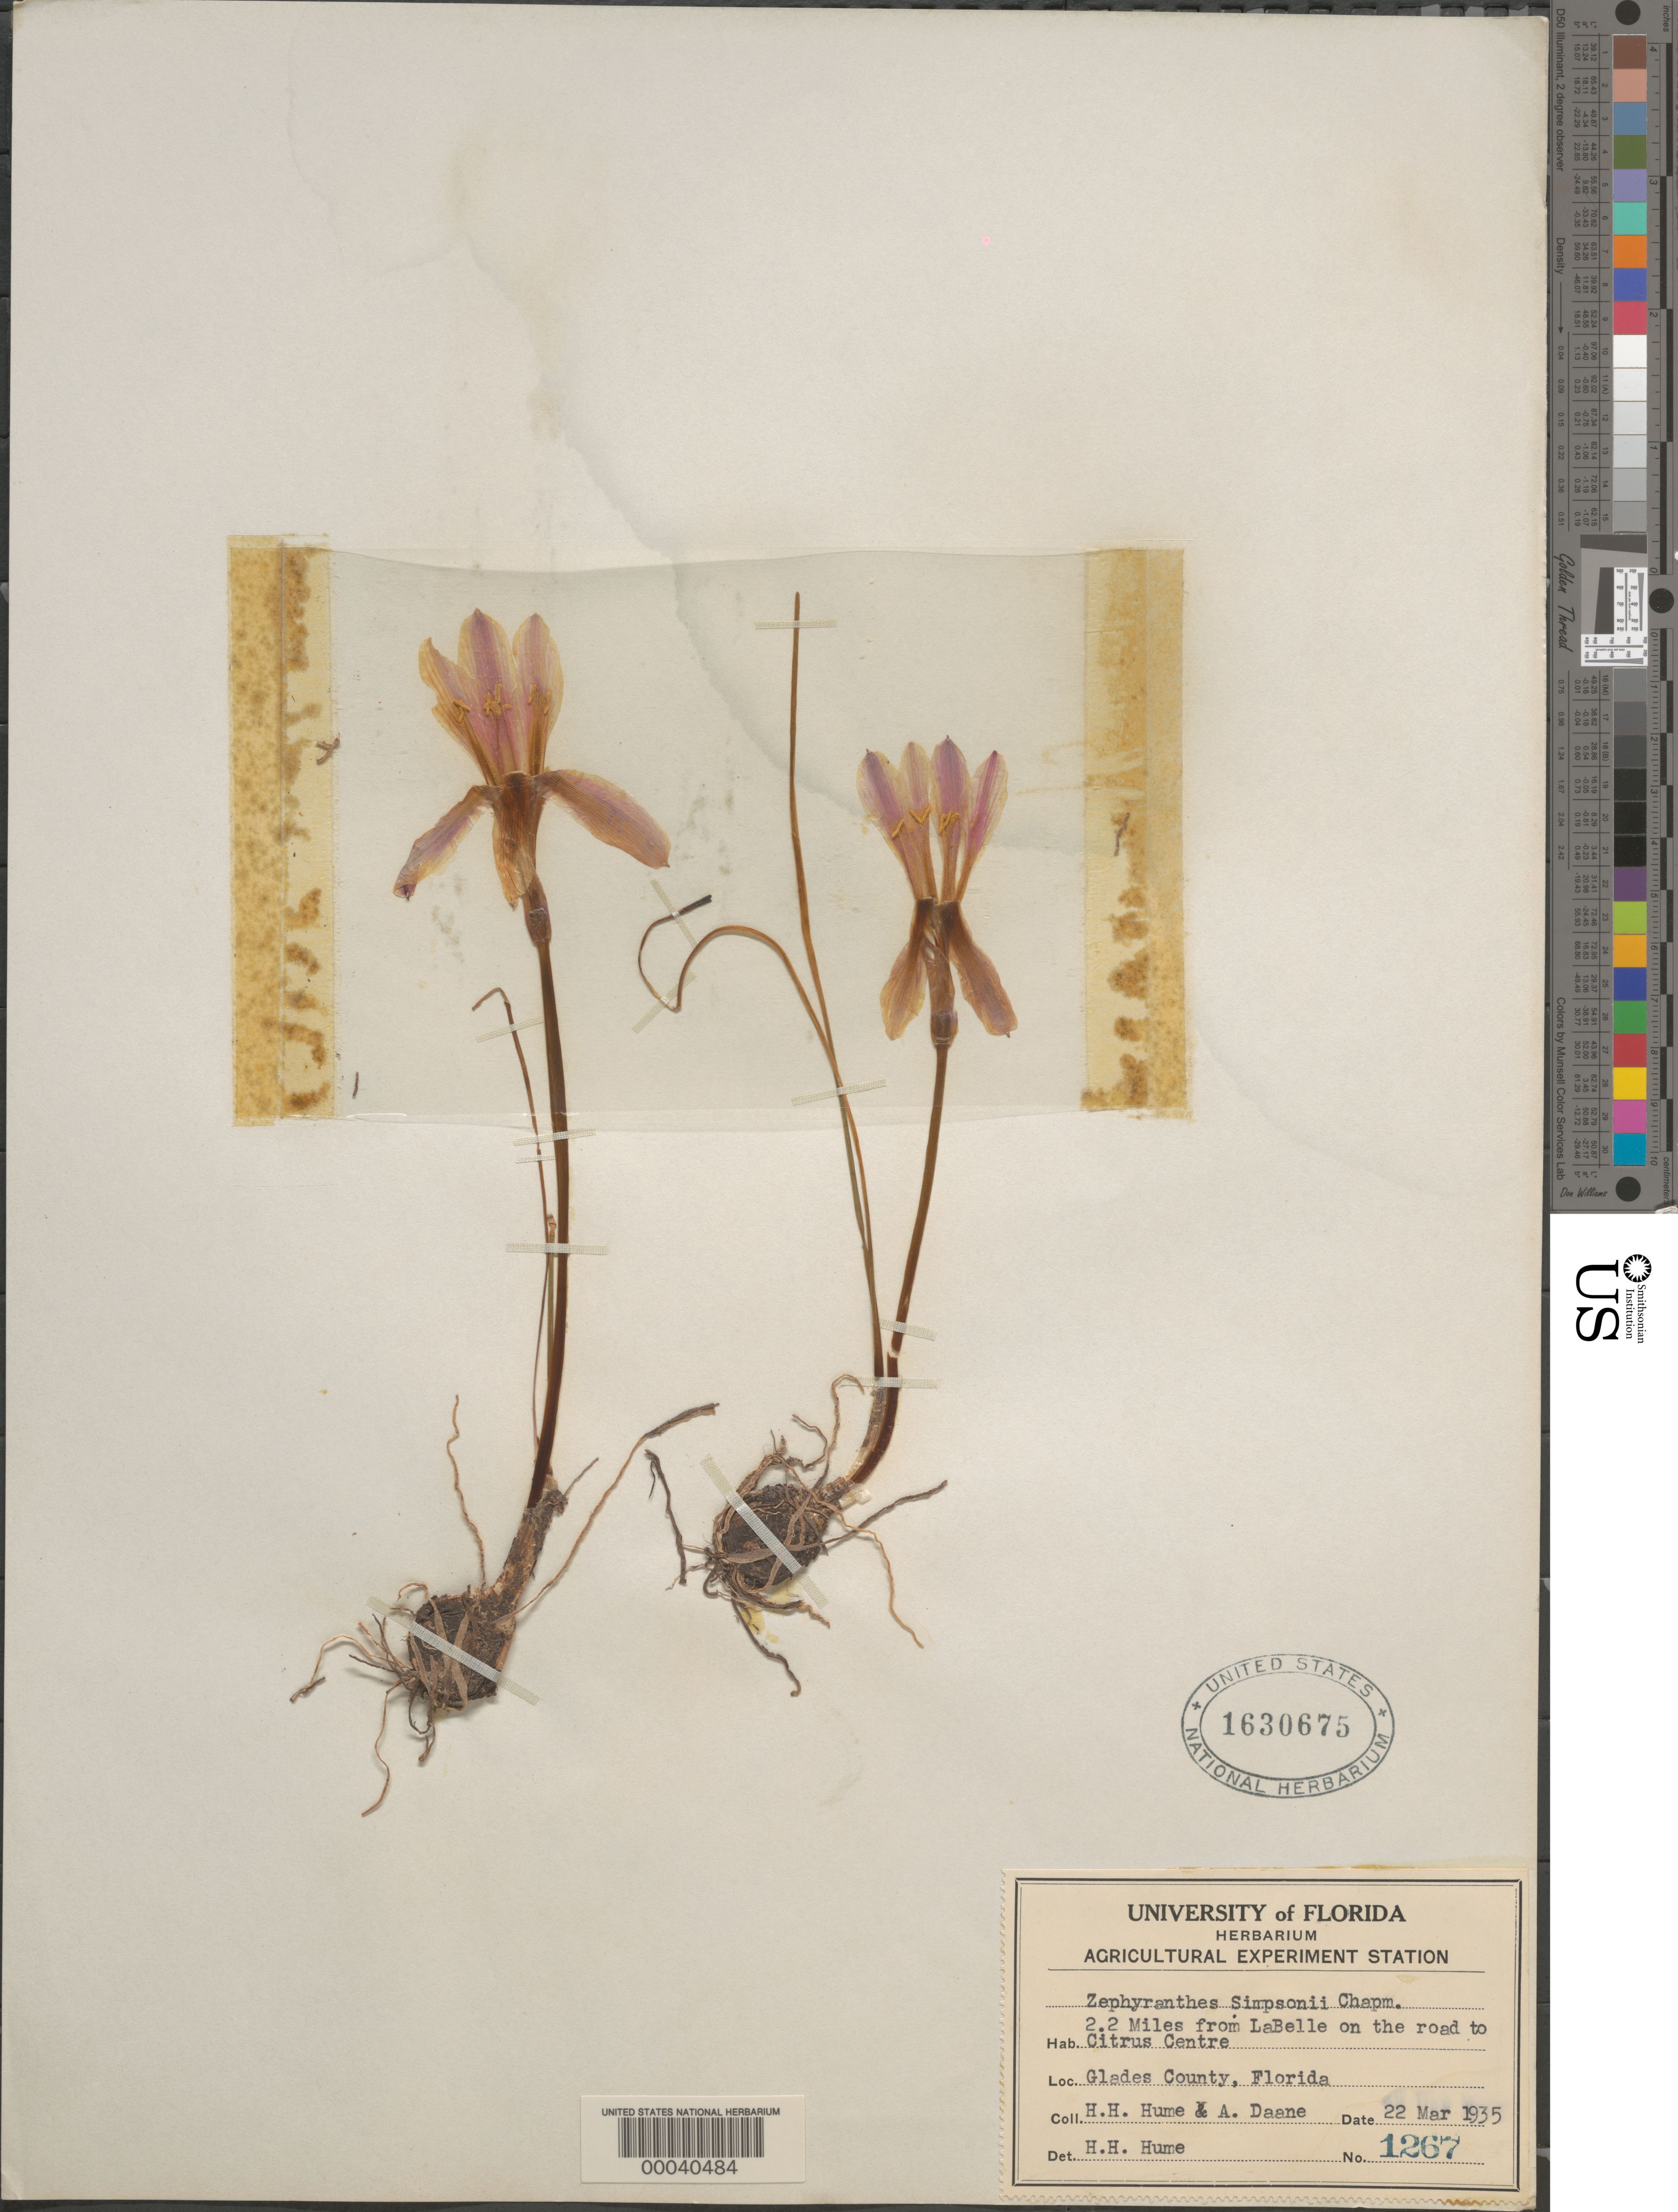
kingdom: Plantae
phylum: Tracheophyta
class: Liliopsida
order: Asparagales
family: Amaryllidaceae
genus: Zephyranthes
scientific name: Zephyranthes simpsonii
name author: Chapm.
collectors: H. Hume & A. Daane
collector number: Univ Of Fl Herb 1267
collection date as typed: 22 Mar 1935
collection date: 1935-03-22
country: United States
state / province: Florida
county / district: Glades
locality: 2.2 mi. from labelle on the rd to citrus centre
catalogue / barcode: US 1630675